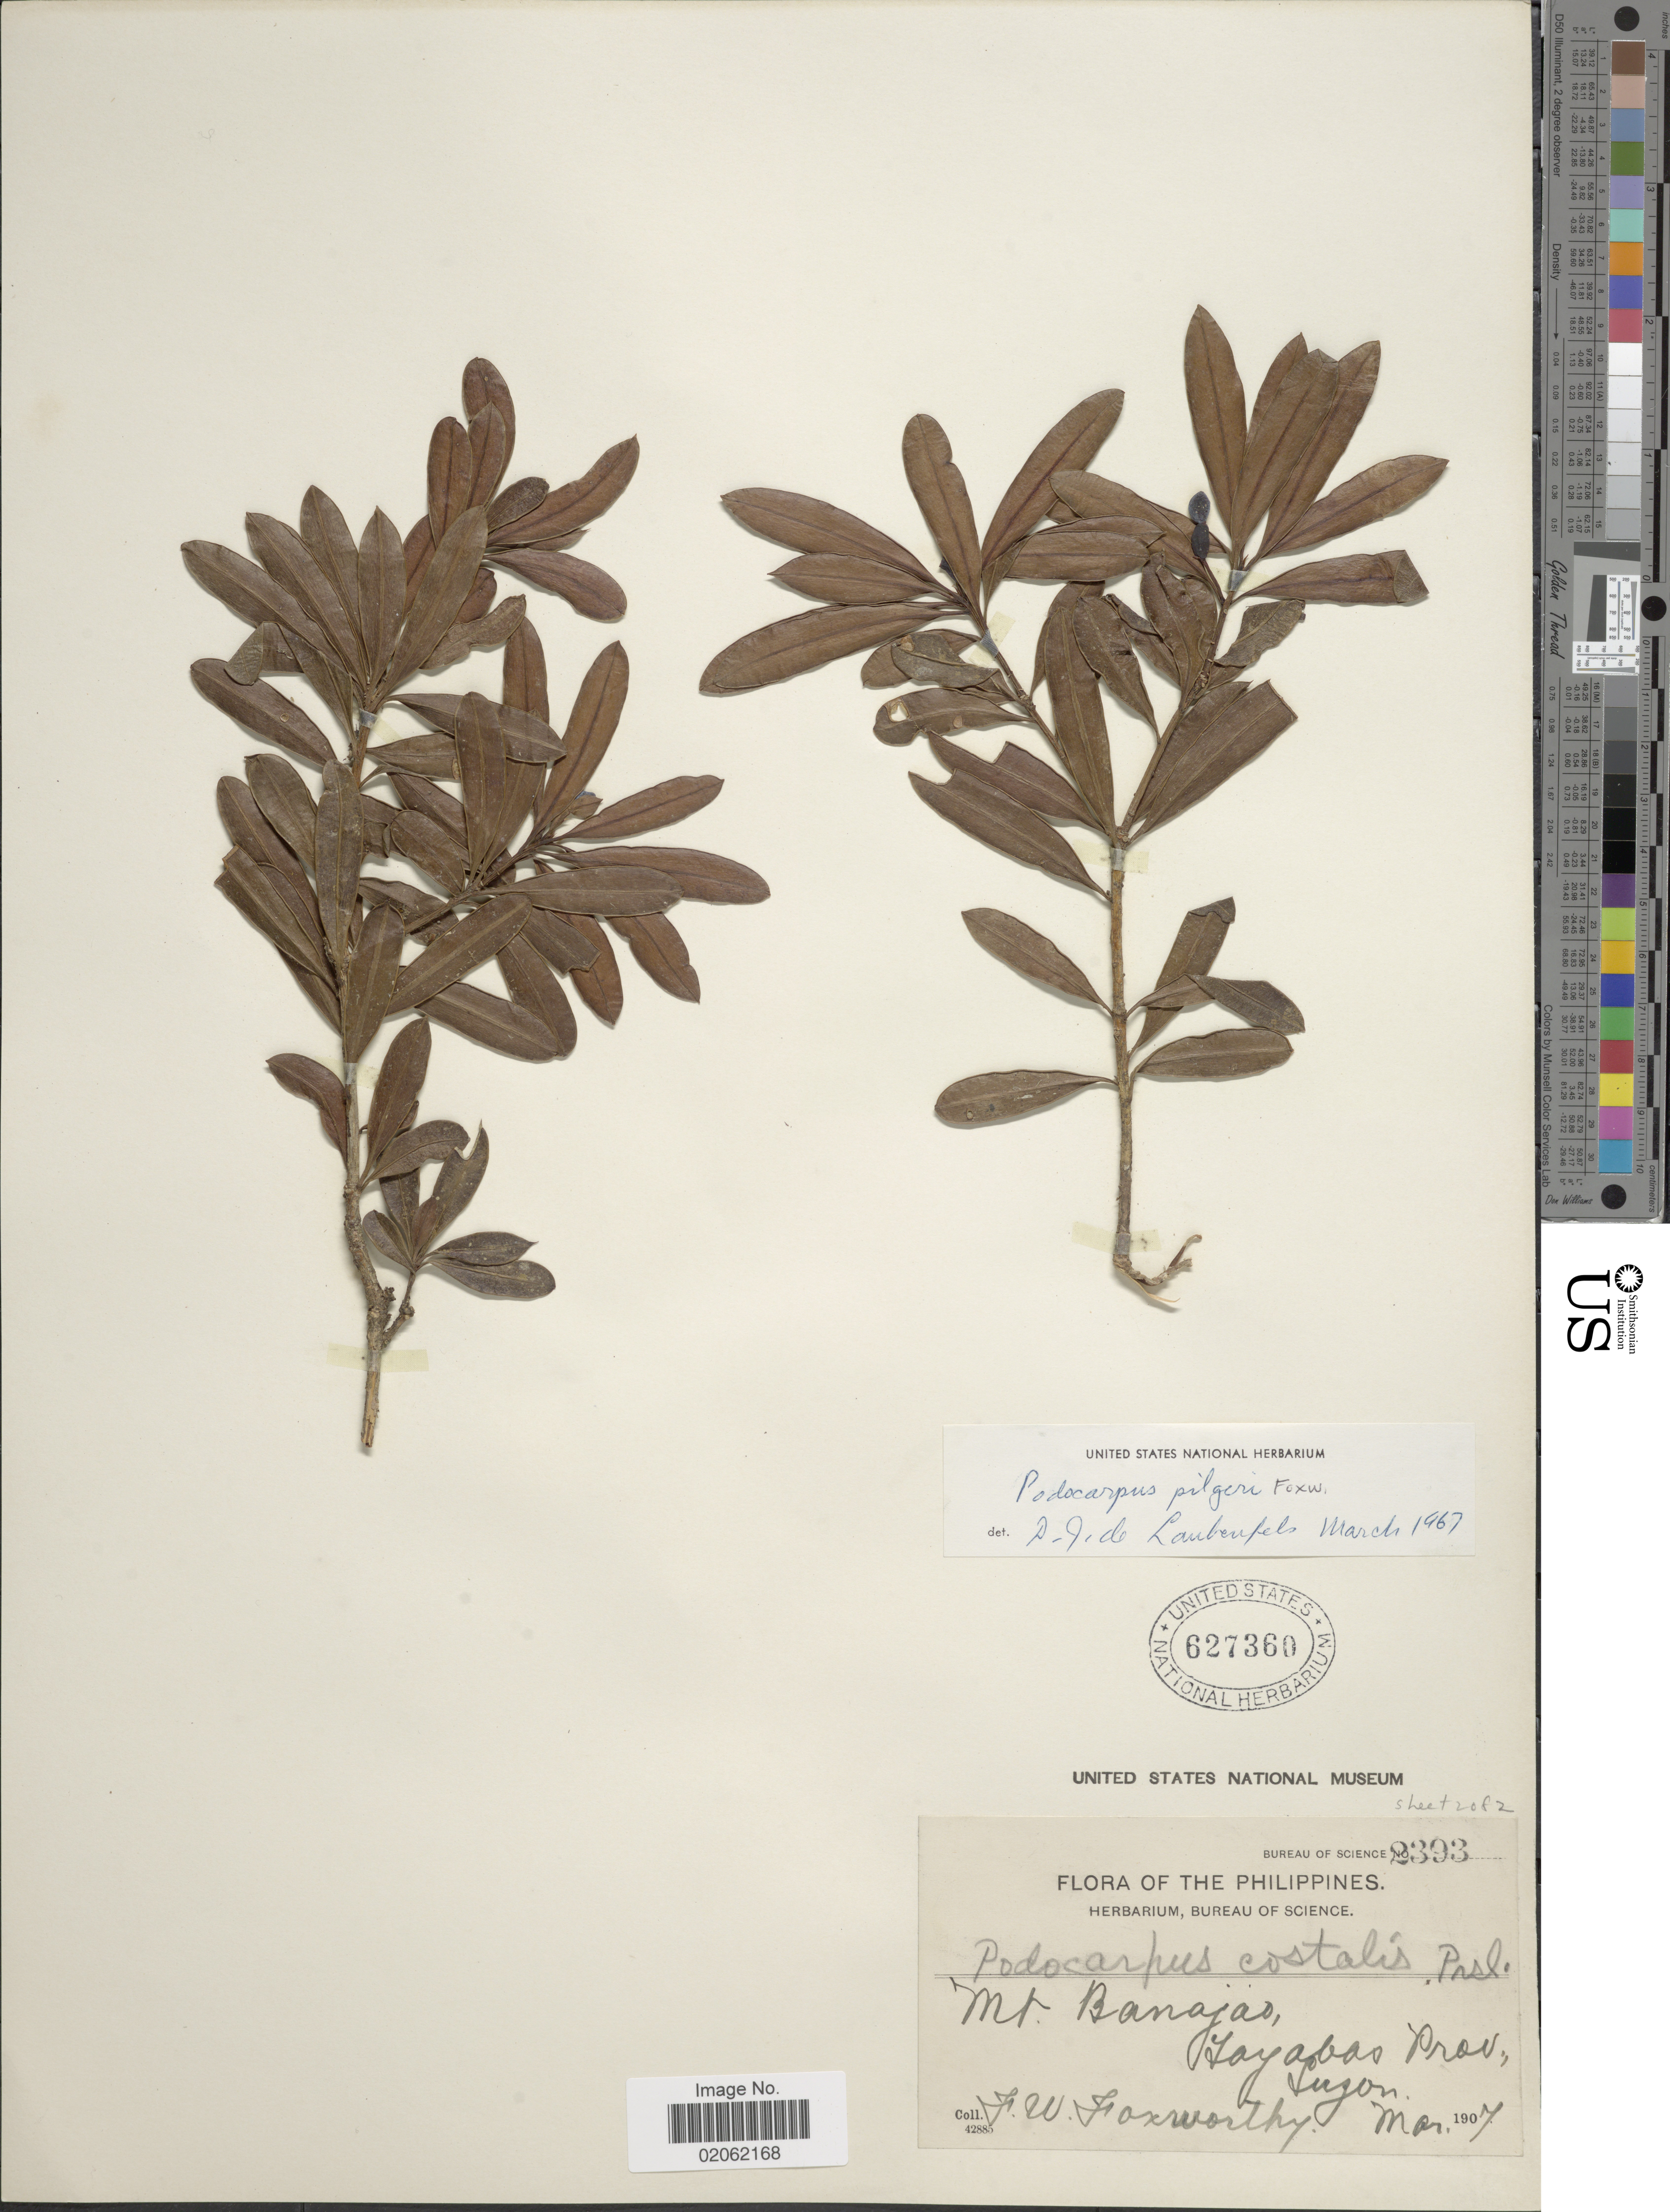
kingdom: Plantae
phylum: Tracheophyta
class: Pinopsida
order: Pinales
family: Podocarpaceae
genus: Podocarpus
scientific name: Podocarpus pilgeri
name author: Foxw.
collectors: F. W. Foxworthy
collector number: Bureau of Science 2393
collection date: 1907-03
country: Philippines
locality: Mt Banajaa, Tayabas Prov. Luzon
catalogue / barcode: US 627360